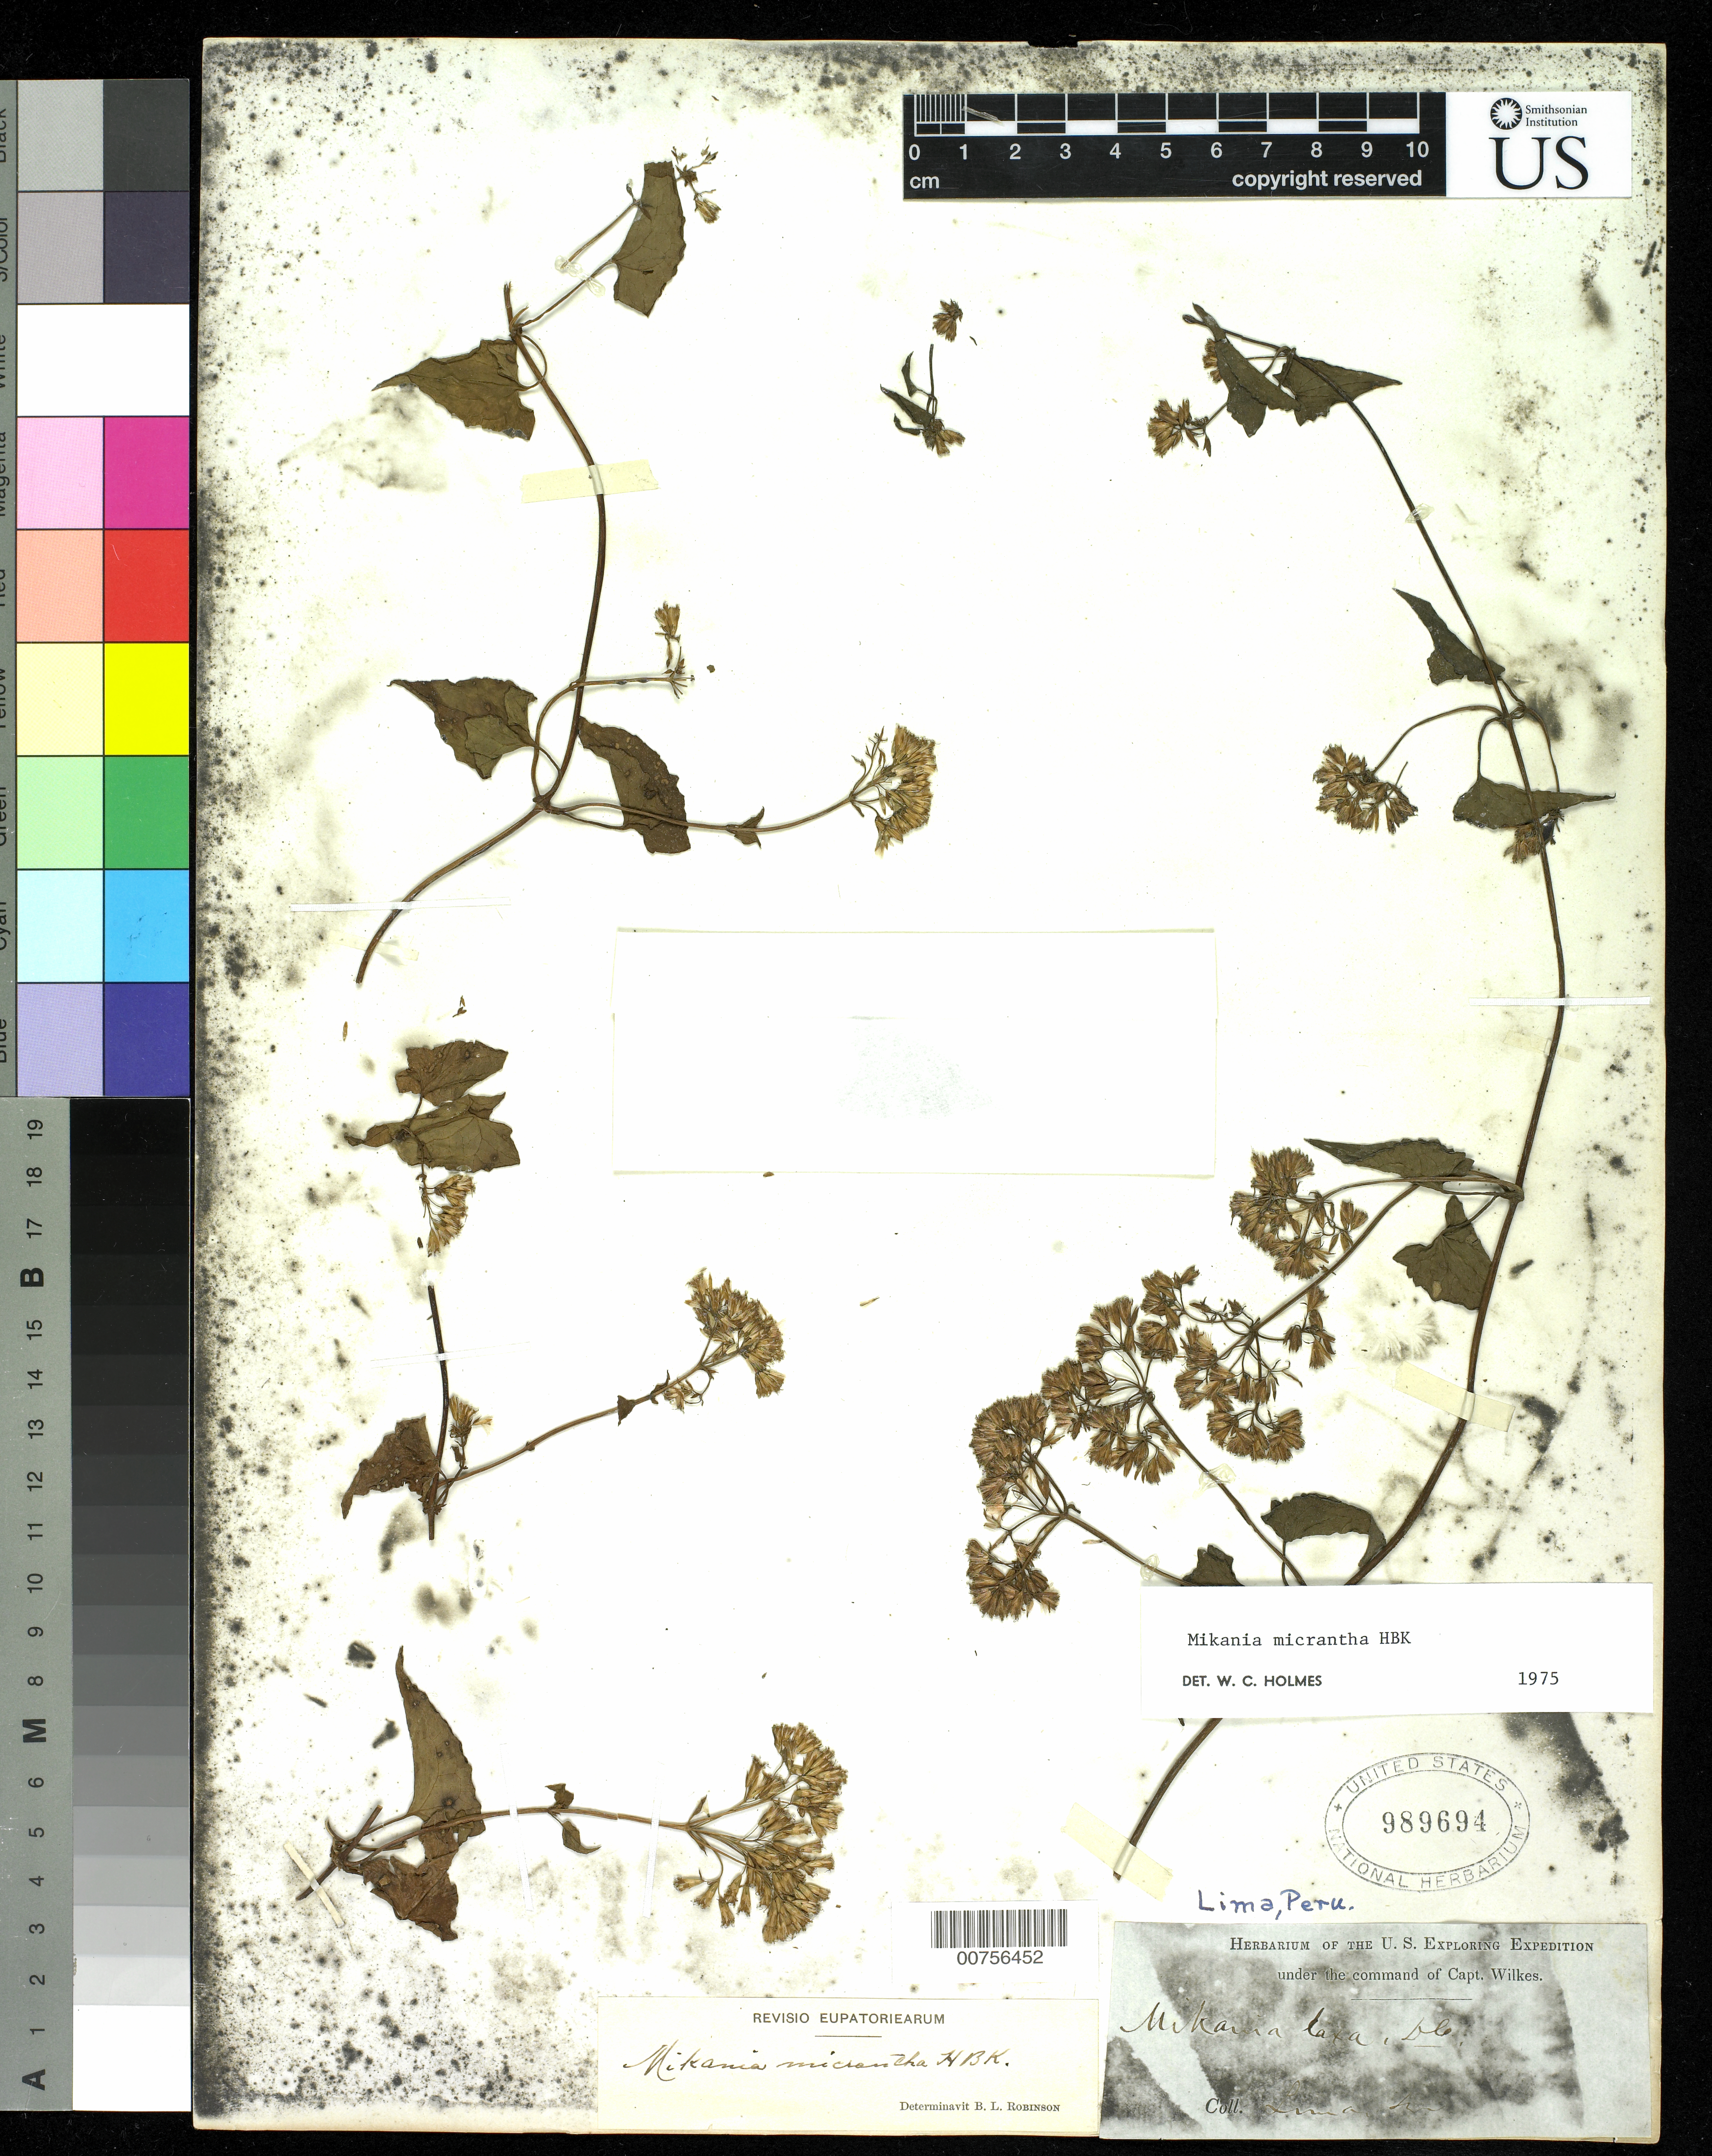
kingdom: Plantae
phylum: Tracheophyta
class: Magnoliopsida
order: Asterales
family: Asteraceae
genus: Mikania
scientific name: Mikania micrantha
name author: Kunth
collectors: Wilkes Explor. Exped.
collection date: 1838/1842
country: Peru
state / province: Lima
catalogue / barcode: US 989694